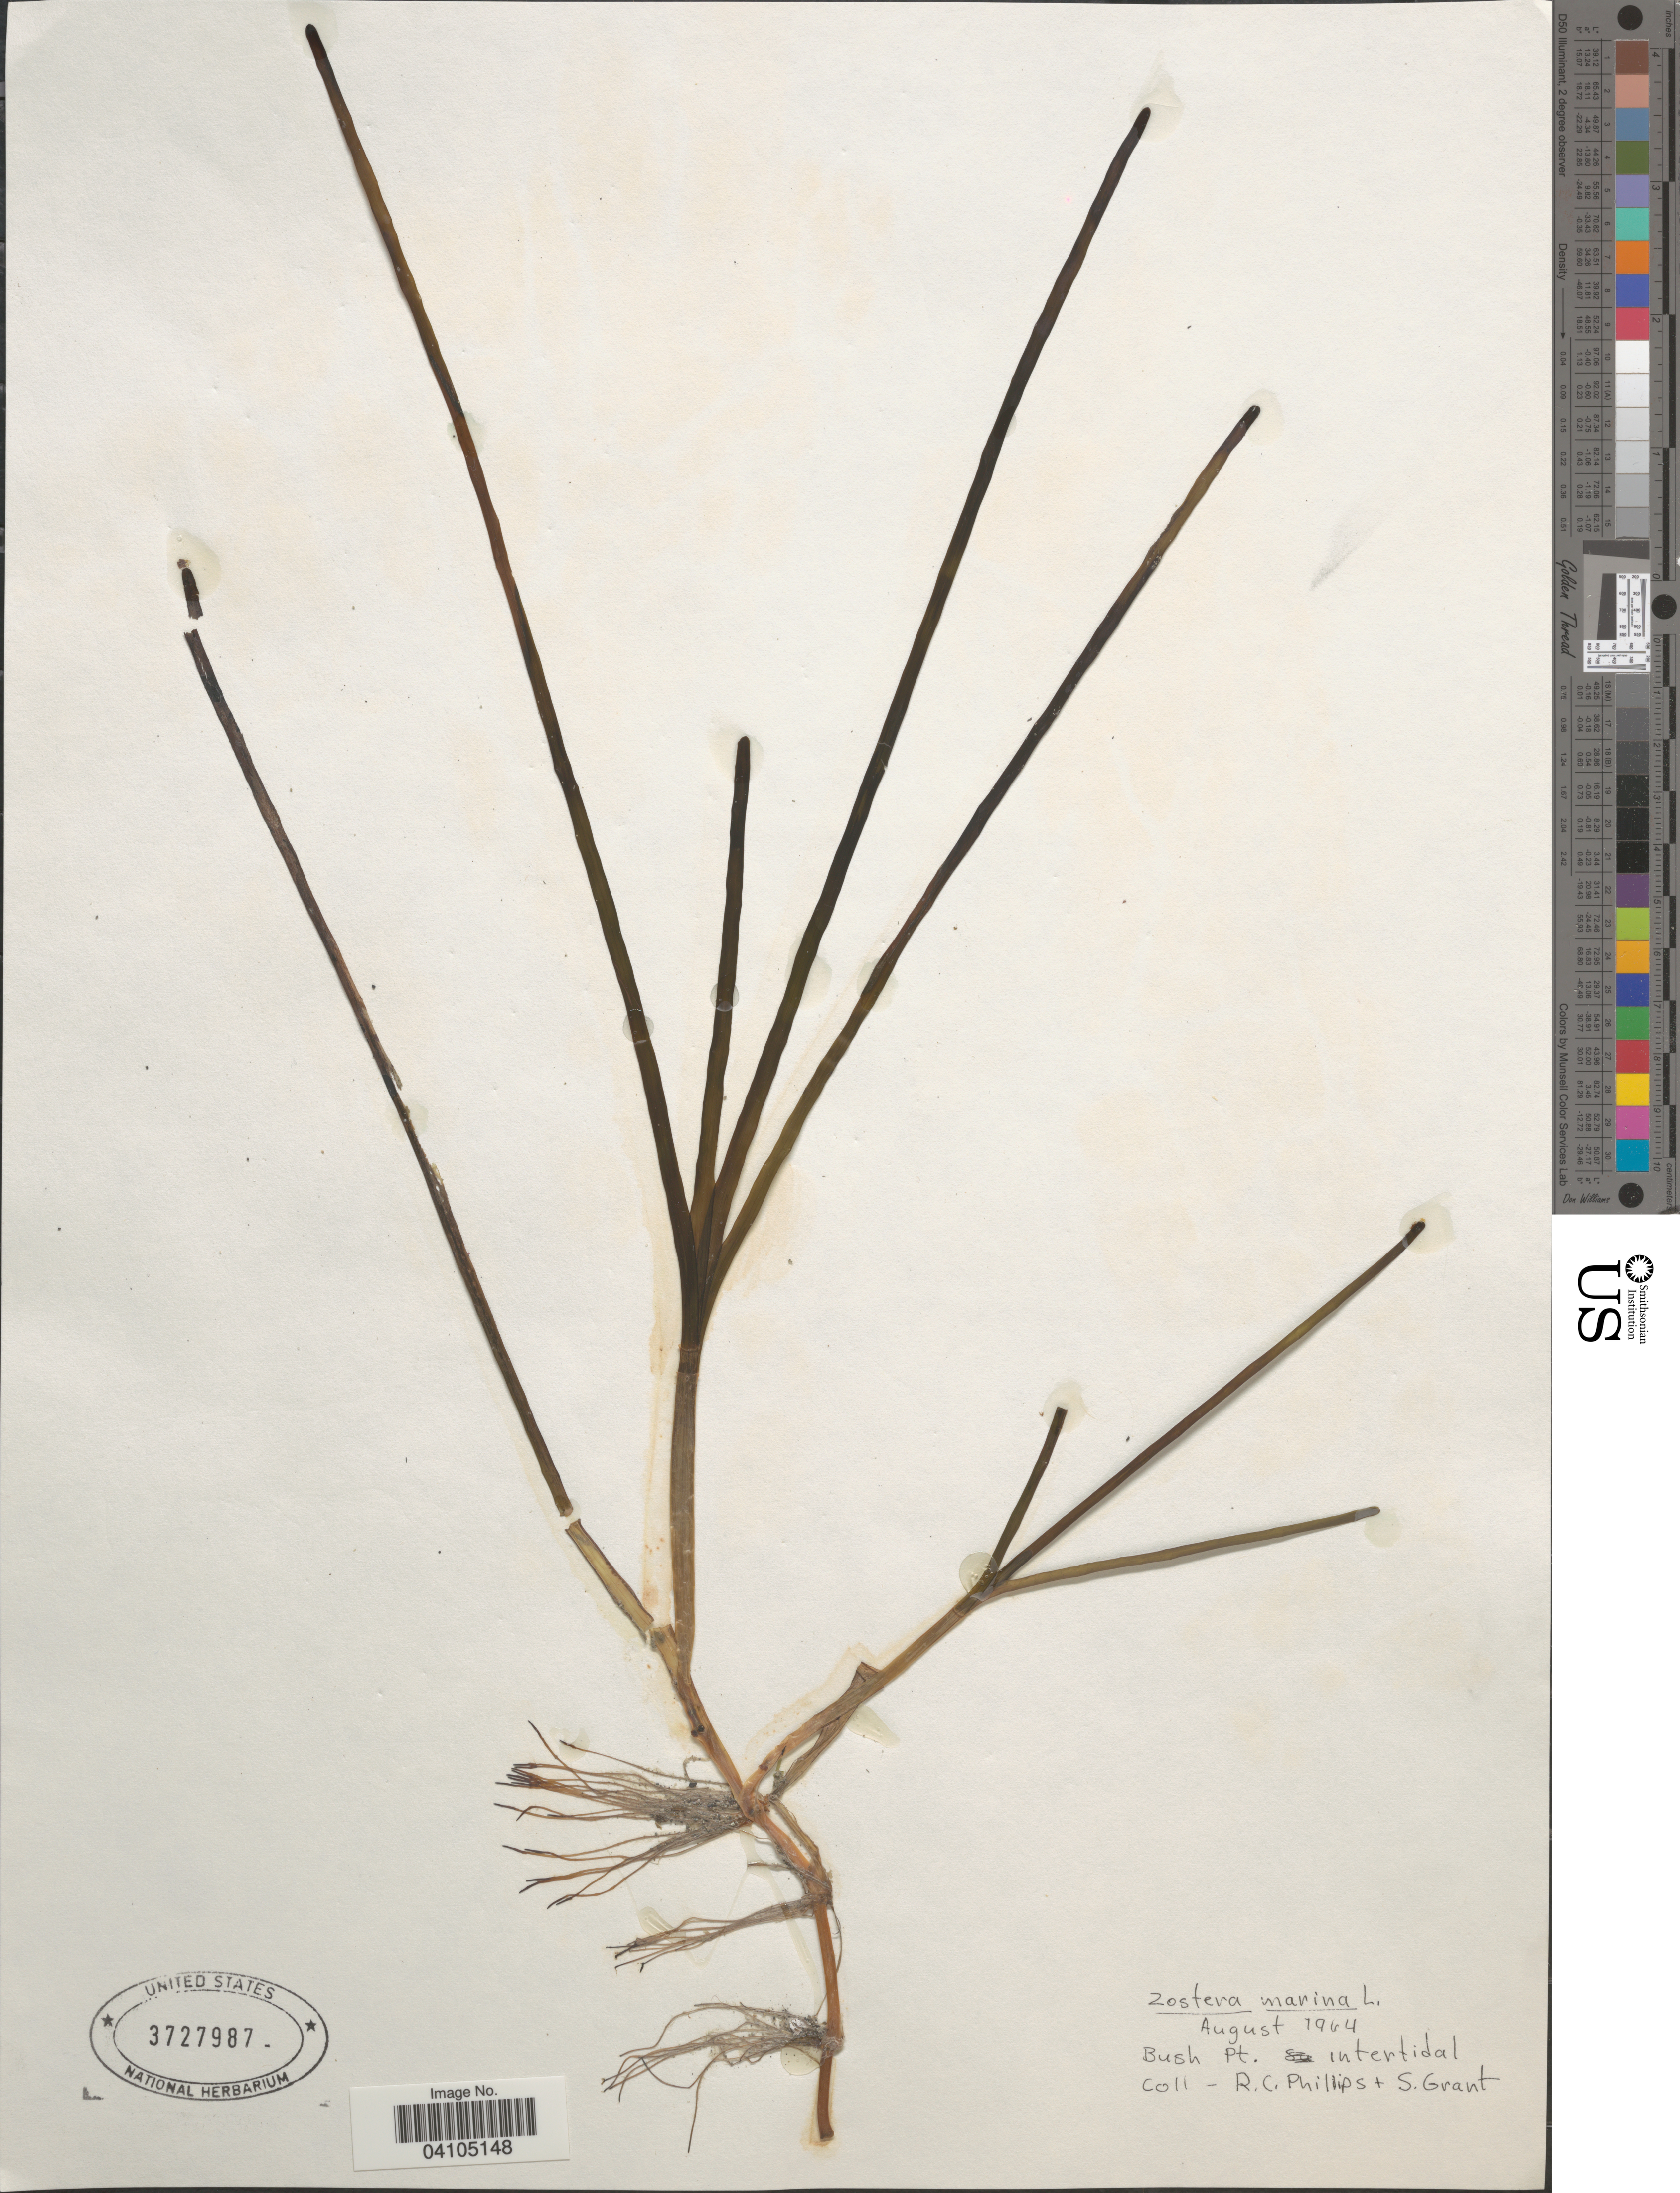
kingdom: Plantae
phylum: Tracheophyta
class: Liliopsida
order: Alismatales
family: Zosteraceae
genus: Zostera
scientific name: Zostera marina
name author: L.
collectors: R. C. Phillips & S. Grant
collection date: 1964-08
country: United States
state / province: Washington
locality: Bush Pt.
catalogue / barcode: US 3727987